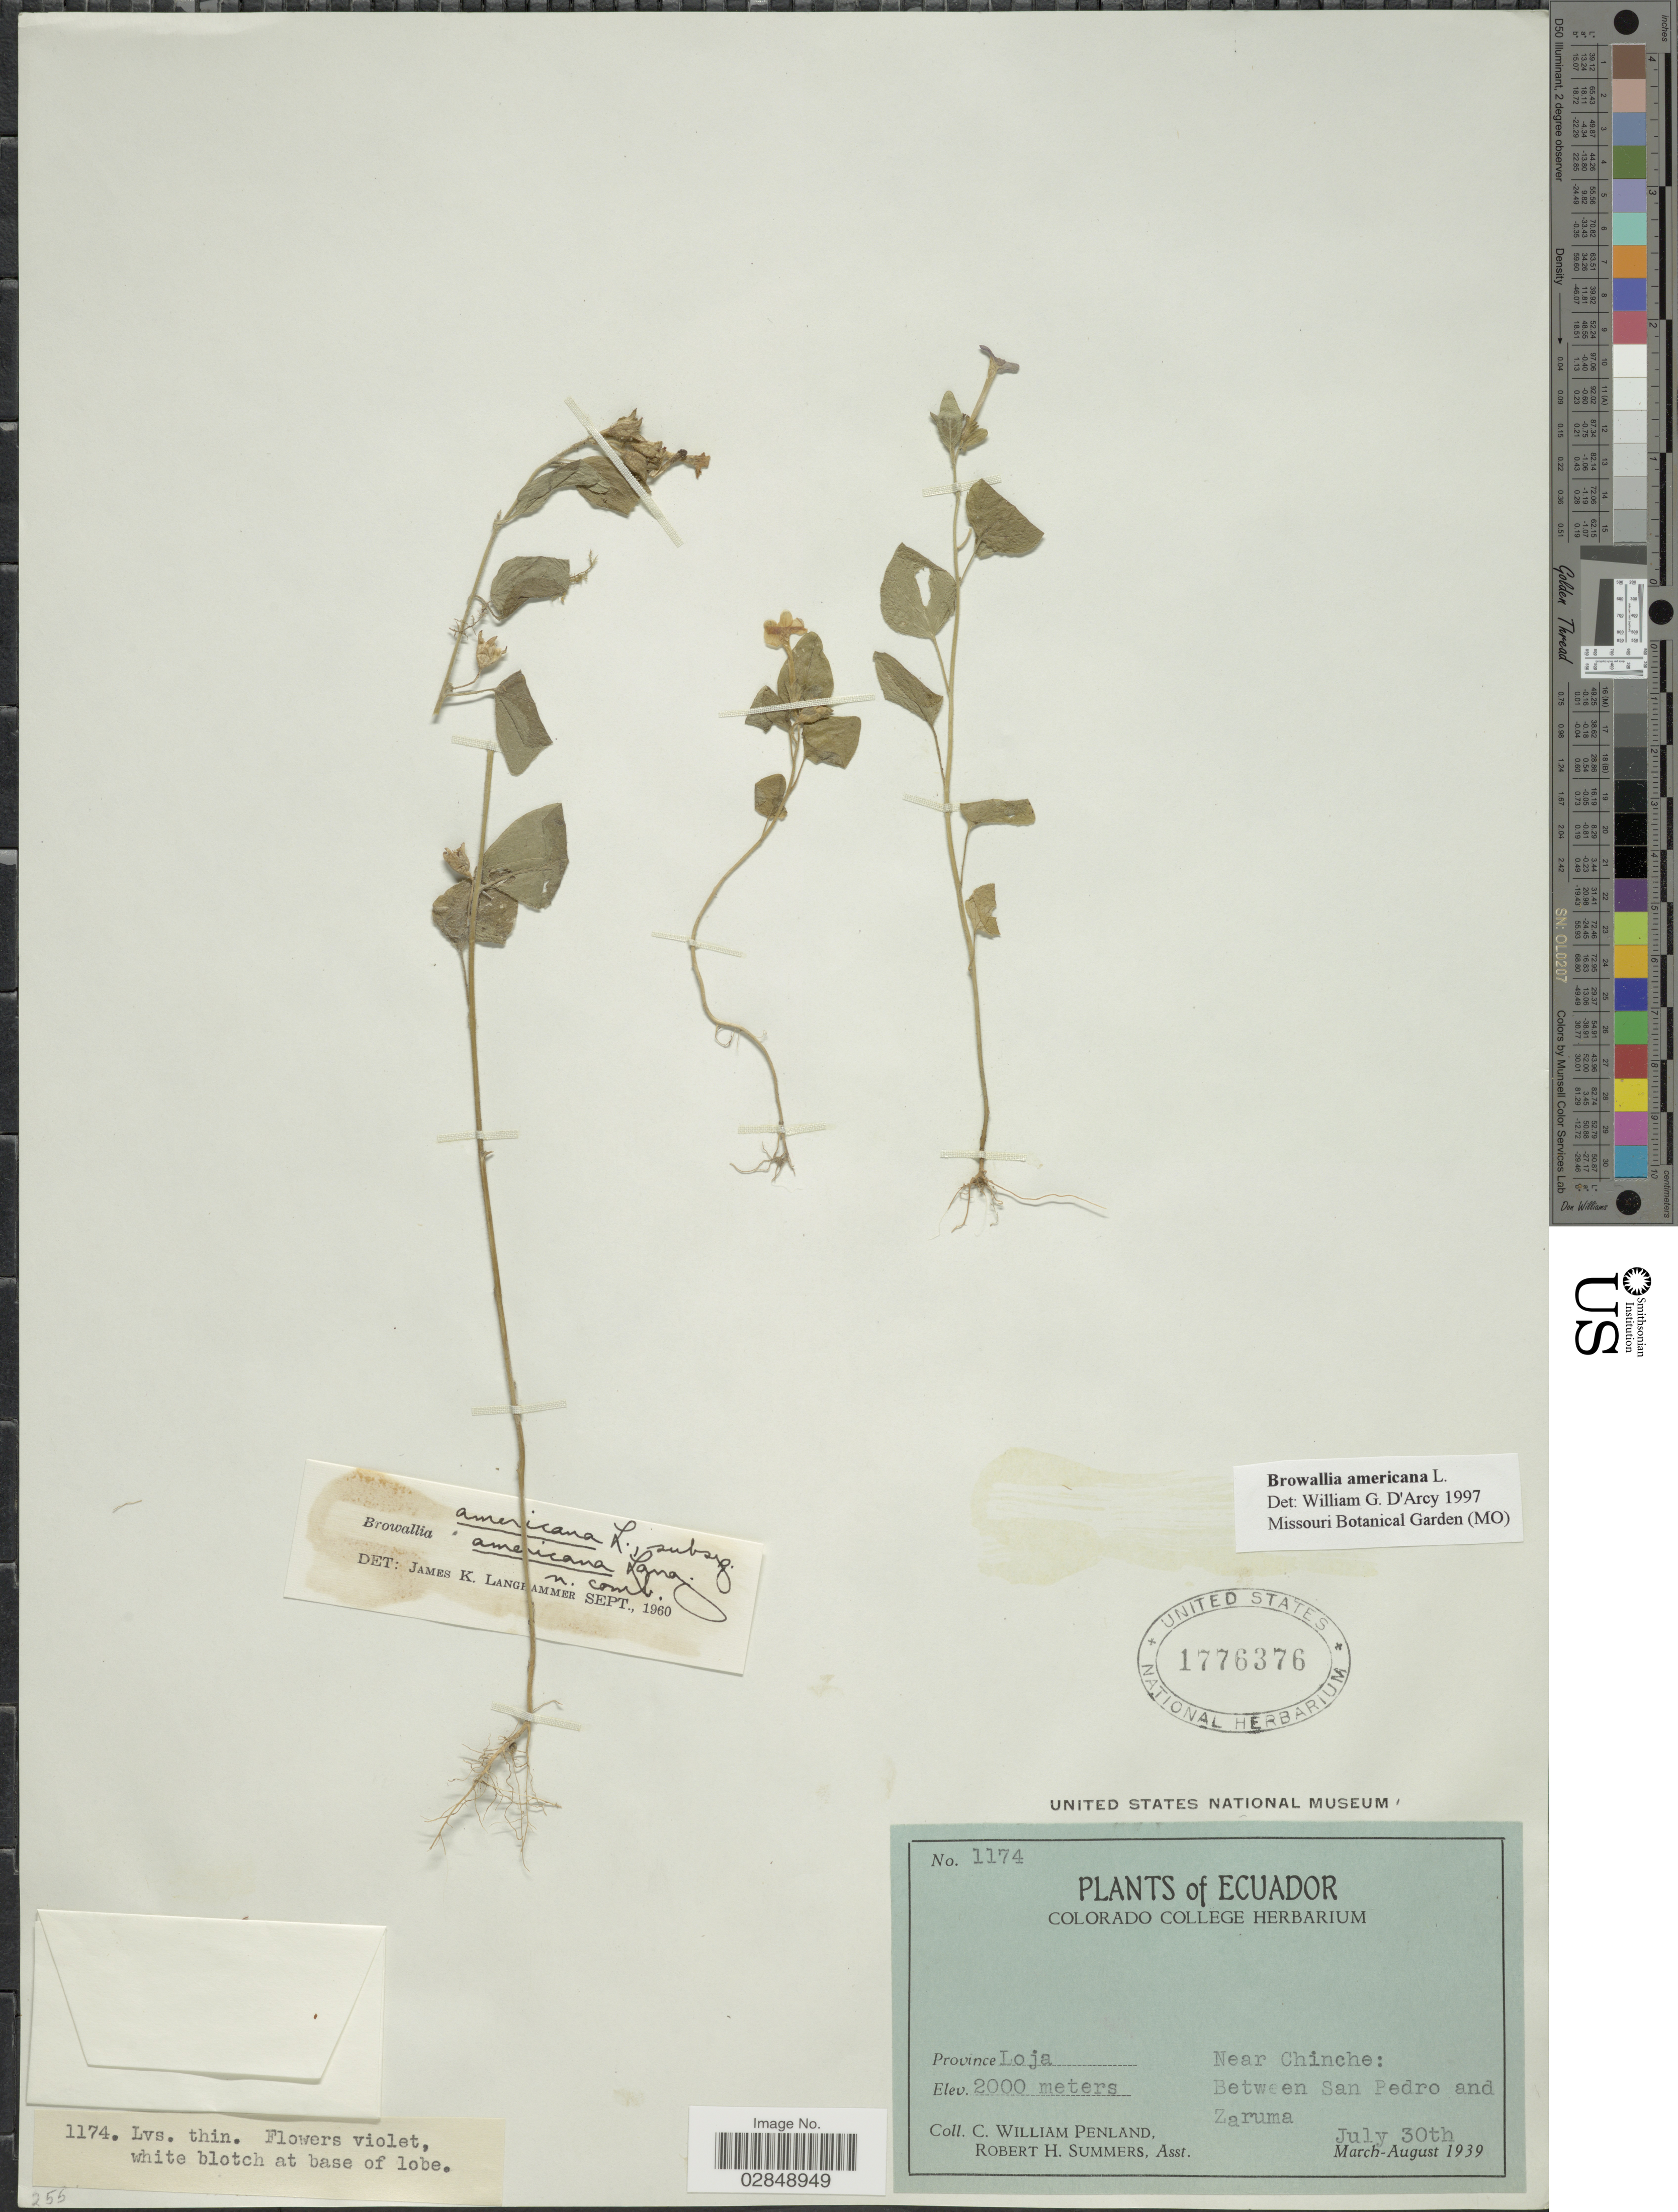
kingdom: Plantae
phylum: Tracheophyta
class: Magnoliopsida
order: Solanales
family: Solanaceae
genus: Browallia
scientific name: Browallia americana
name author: L.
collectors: C. W. Penland & R. Summers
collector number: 1174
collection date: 1939-07-30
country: Ecuador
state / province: Loja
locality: Near Chinche: Between San Pedro and Zaruma.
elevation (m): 2000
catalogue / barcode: US 1776376